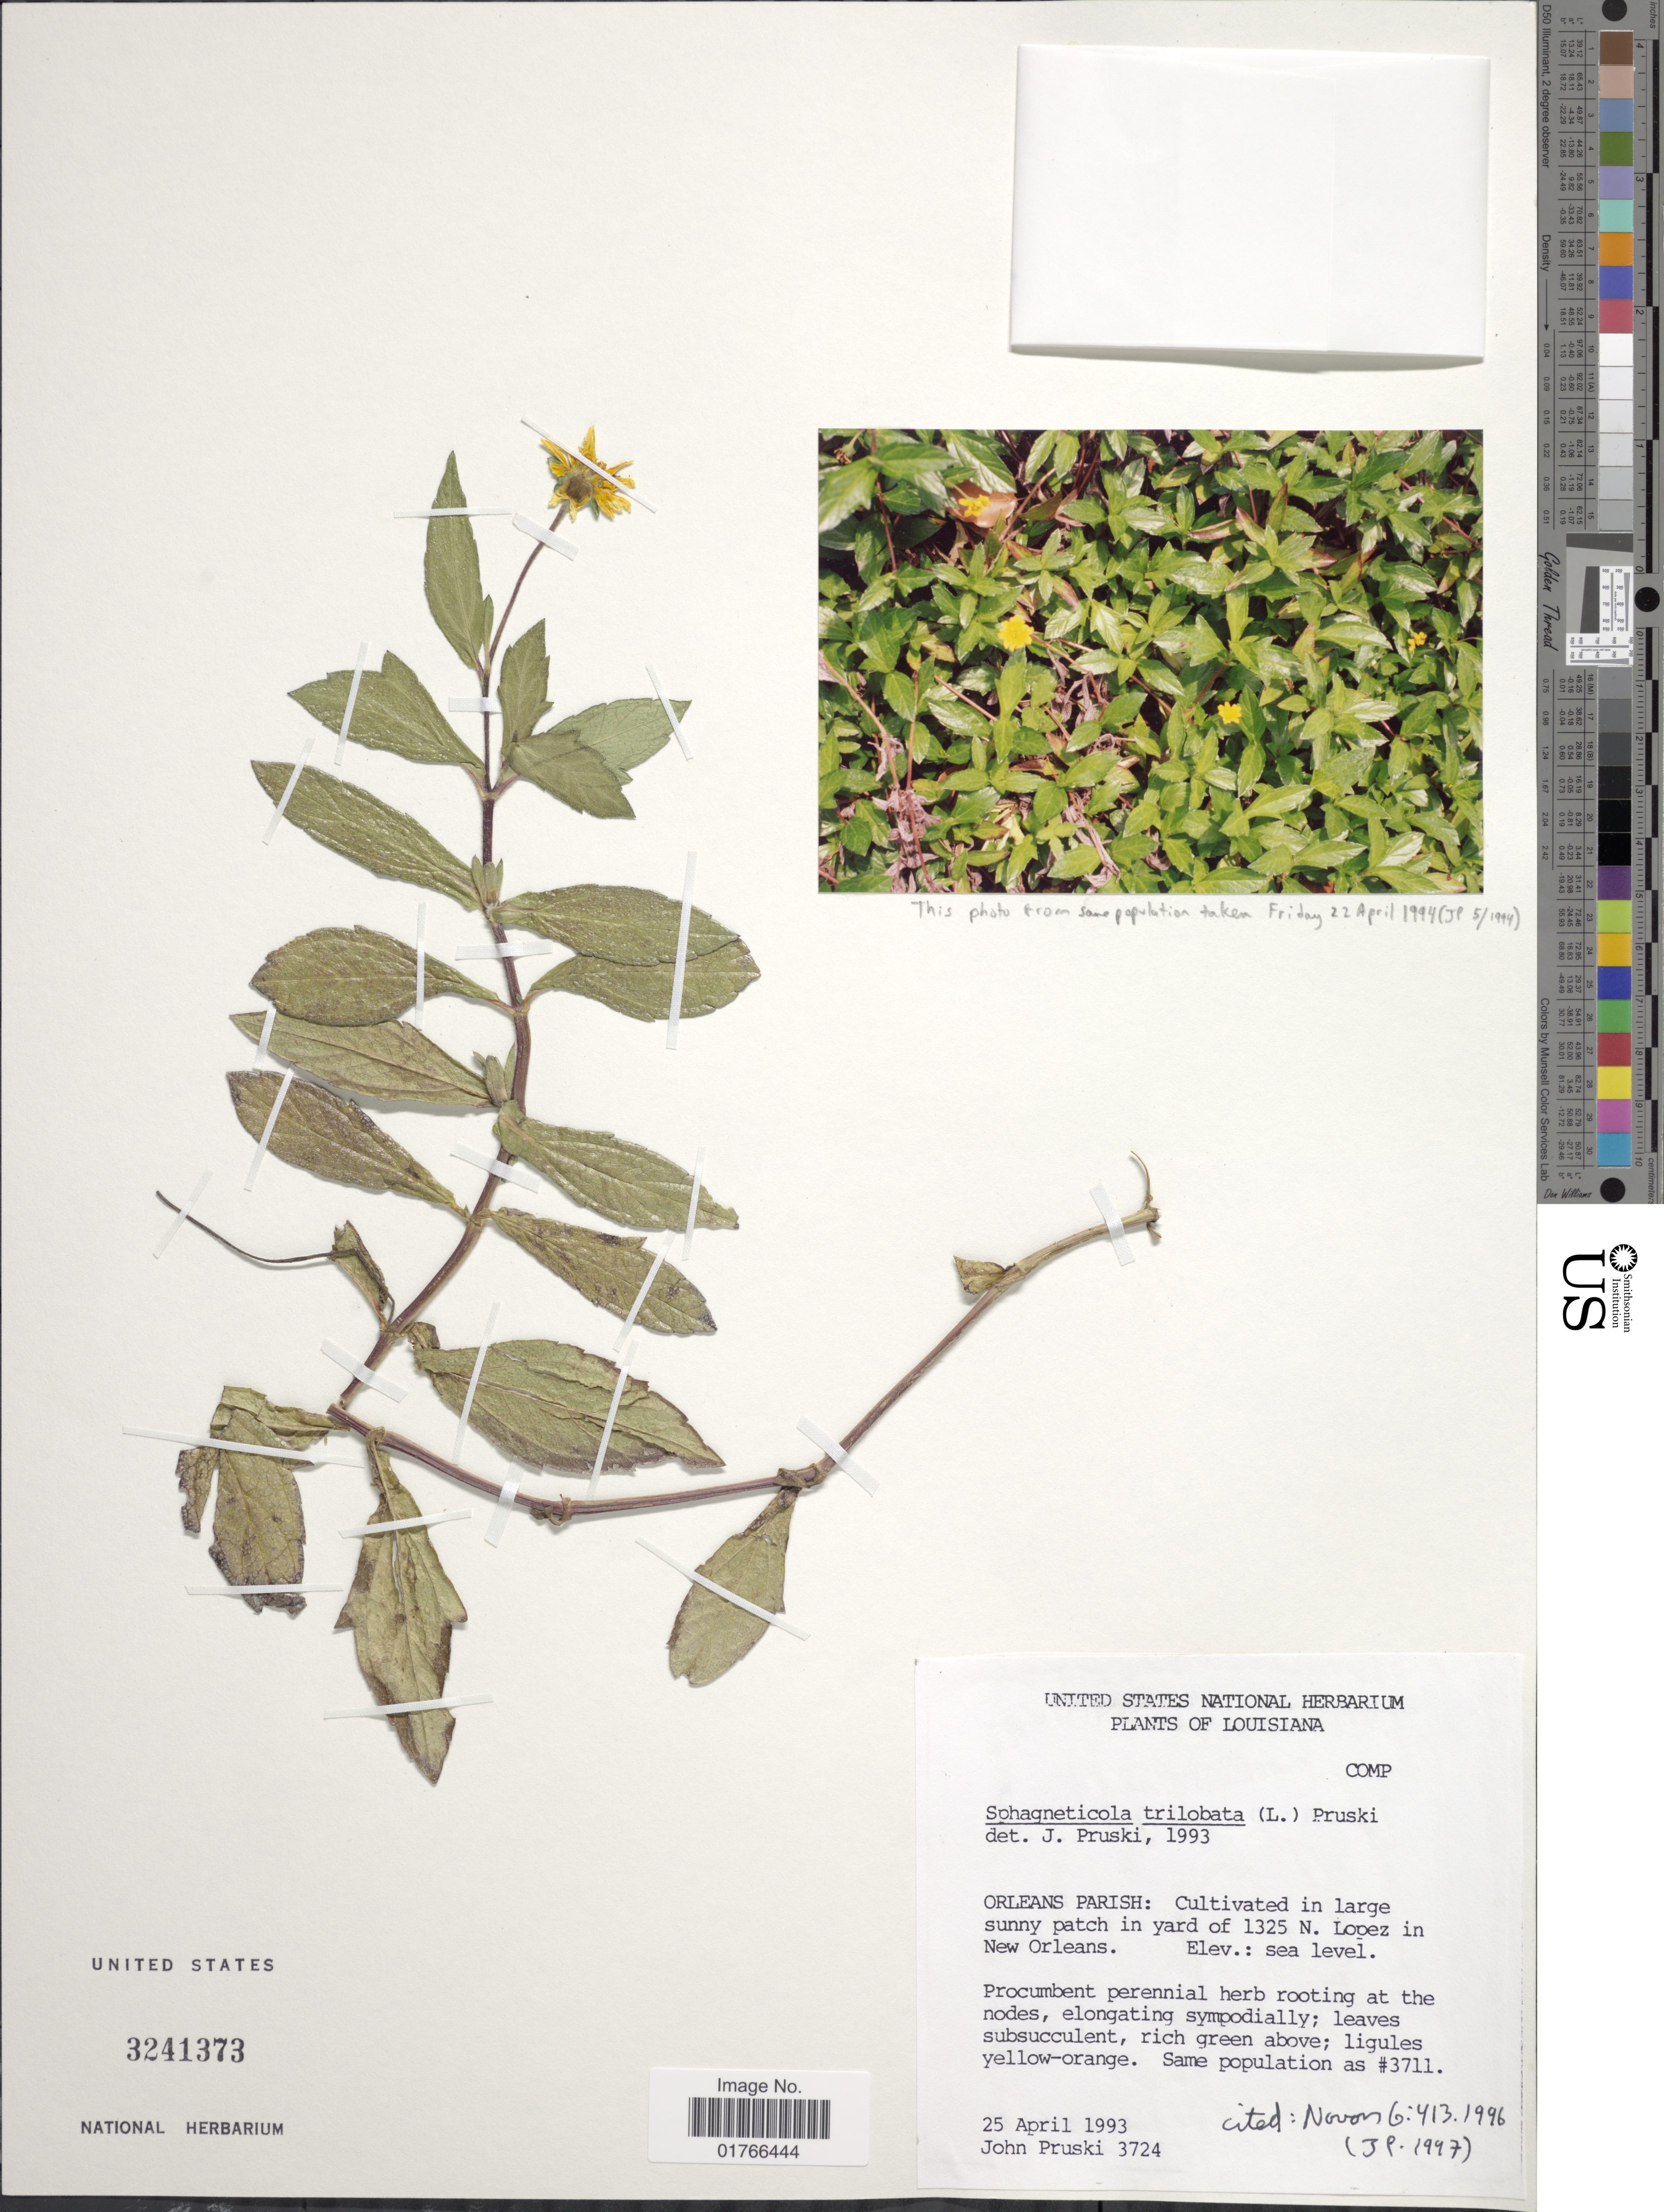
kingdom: Plantae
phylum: Tracheophyta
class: Magnoliopsida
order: Asterales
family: Asteraceae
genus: Sphagneticola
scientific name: Sphagneticola trilobata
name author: (L.) Pruski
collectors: J. F. Pruski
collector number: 3724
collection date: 1993-04-25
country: United States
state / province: Louisiana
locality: Orleans Parish, in yard of 1325 N. Lopez in New Orleans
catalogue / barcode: US 3241373